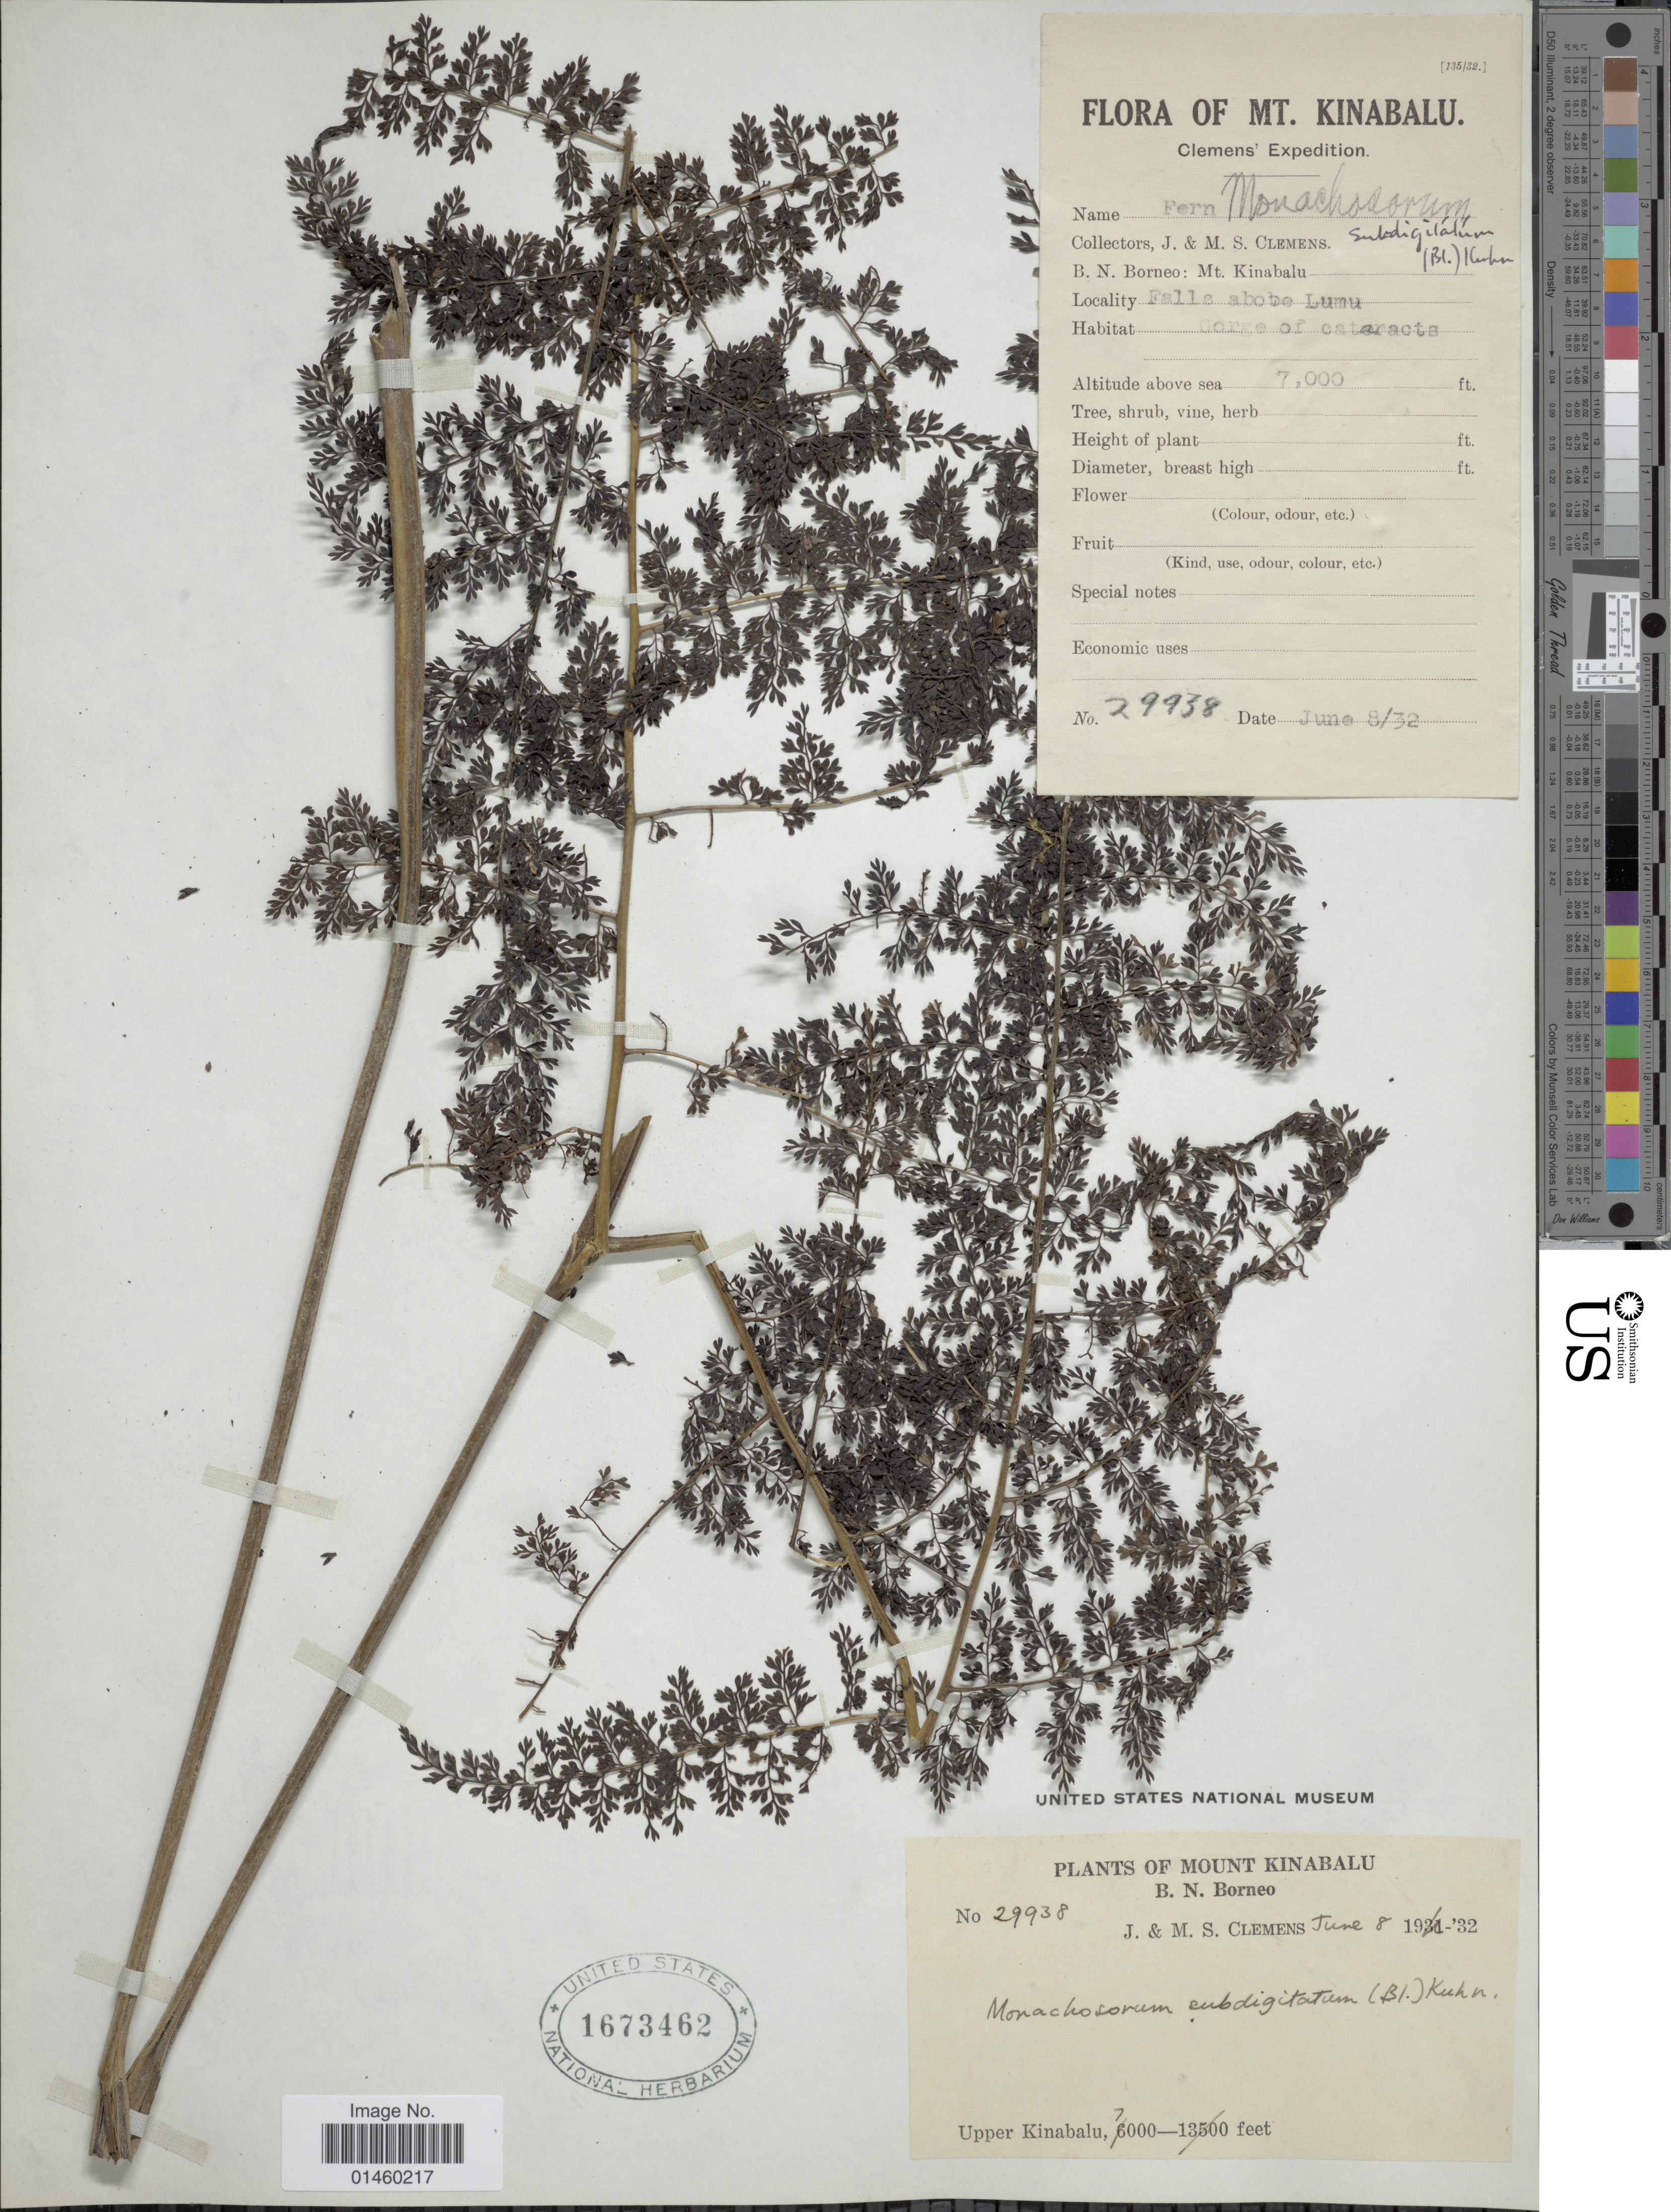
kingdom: Plantae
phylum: Tracheophyta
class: Polypodiopsida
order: Polypodiales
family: Dennstaedtiaceae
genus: Monachosorum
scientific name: Monachosorum subdigitatum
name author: (Blume) Kuhn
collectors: J. Clemens & M. S. Clemens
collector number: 29938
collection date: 1932-06-08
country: Malaysia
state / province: Sabah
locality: Mount Kinabalu. B. N. Borneo. Upper Kinabalu. Falls above Lumu. Gorge of cataracts. [interpreted]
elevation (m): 2134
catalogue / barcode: US 1673462